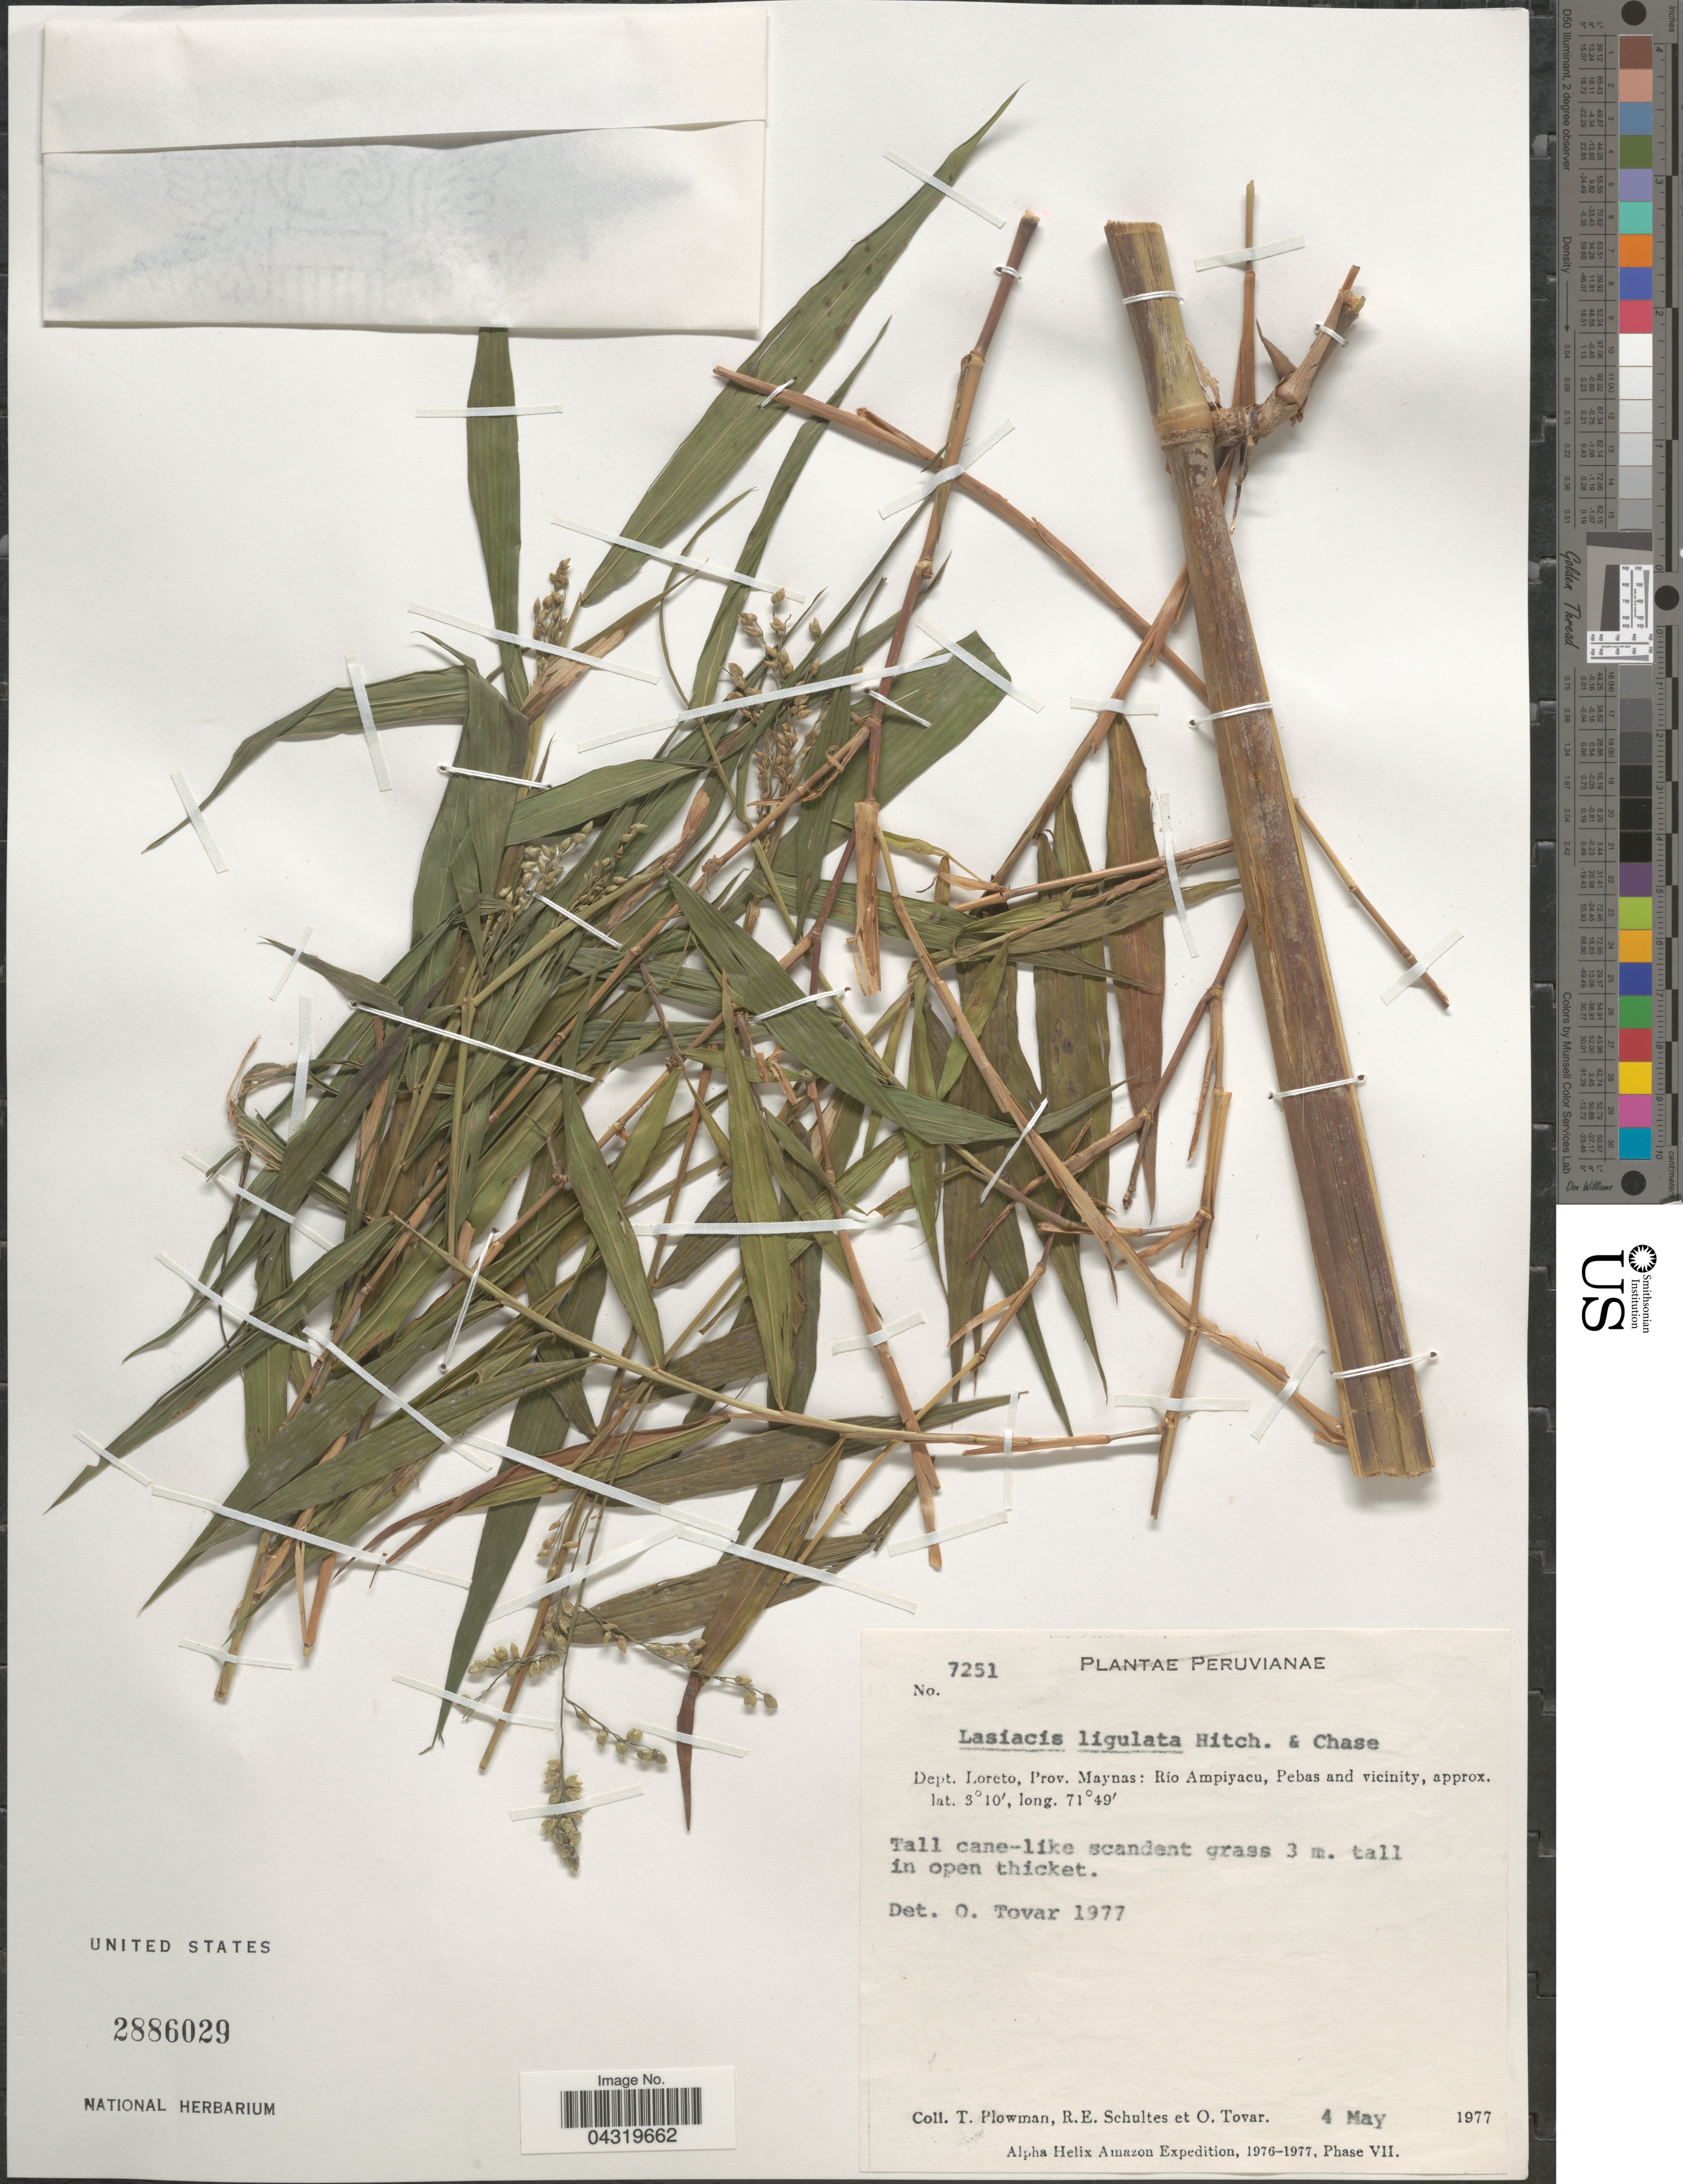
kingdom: Plantae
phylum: Tracheophyta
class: Liliopsida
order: Poales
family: Poaceae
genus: Lasiacis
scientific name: Lasiacis ligulata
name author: Hitchc. & Chase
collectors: T. Plowman, R. E. Schultes & Ó. Tovar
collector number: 7251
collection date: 1977-05-04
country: Peru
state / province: Loreto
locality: Dept. Loreto, Prov. Maynas: Rio Ampiyacu, Pebas and vicinity. Alpha Helix Amazon Expedition, 1976-1977, Phase VII.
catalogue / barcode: US 2886029